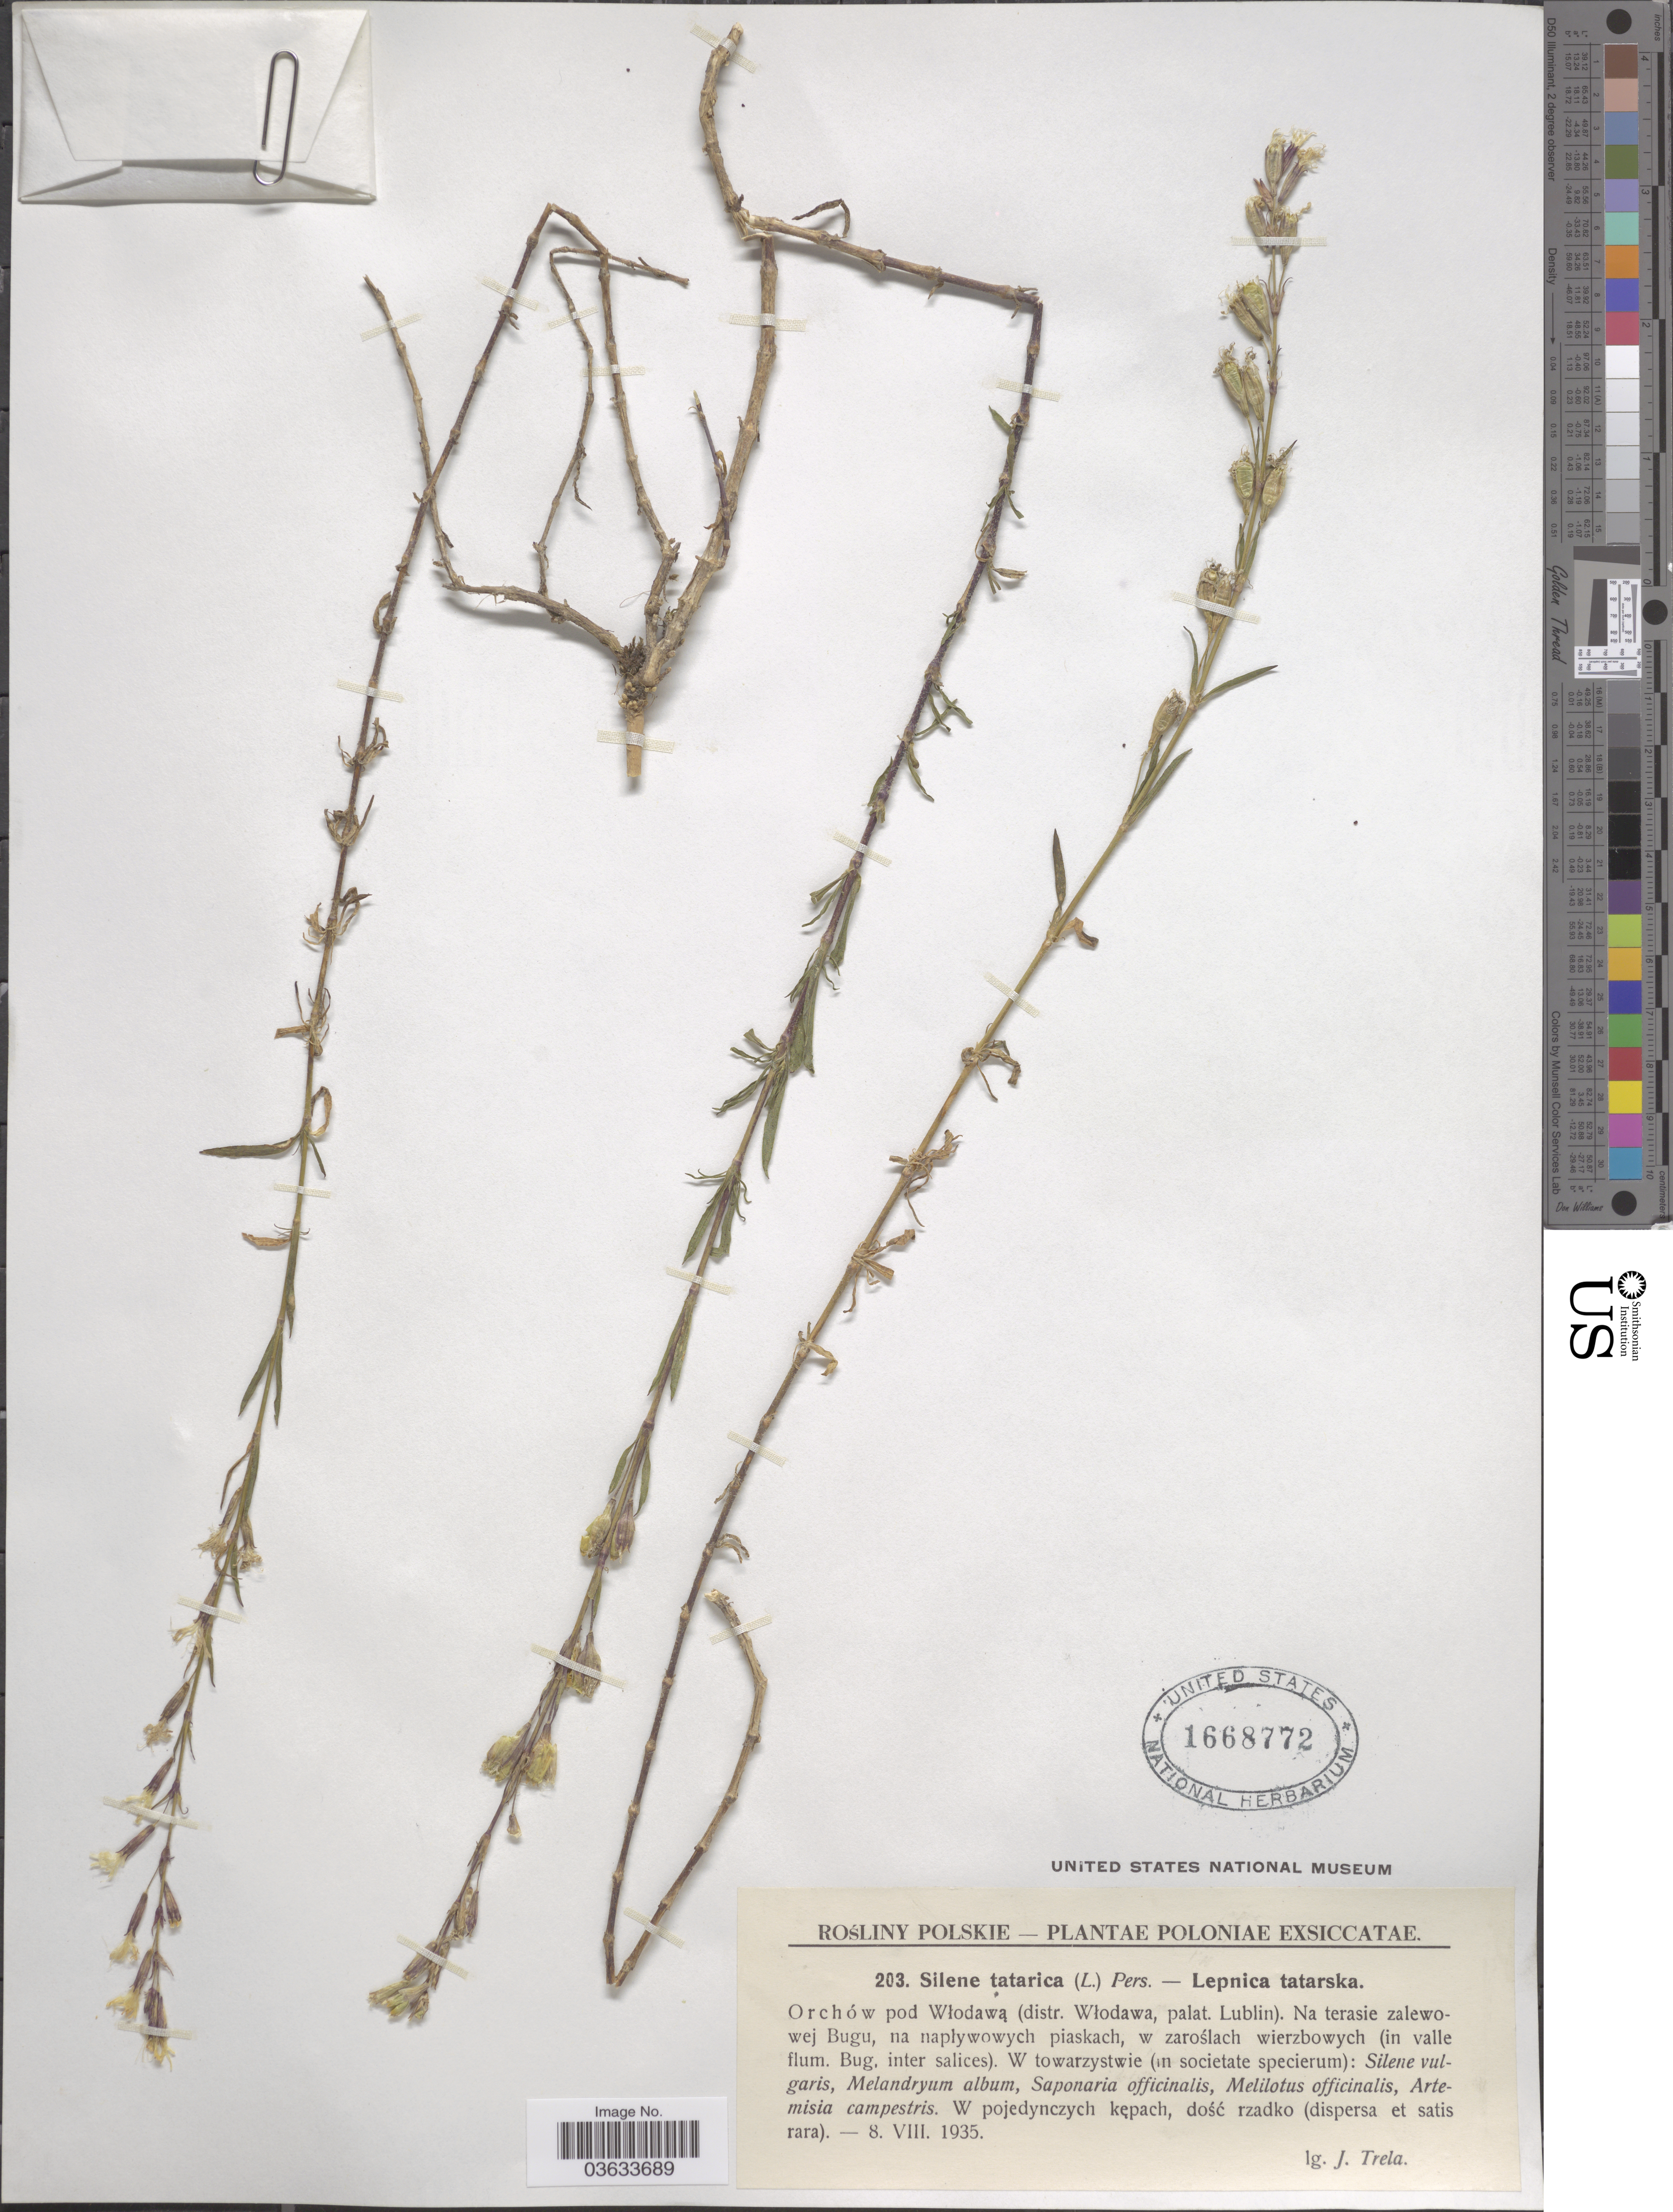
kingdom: Plantae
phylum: Tracheophyta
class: Magnoliopsida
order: Caryophyllales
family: Caryophyllaceae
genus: Silene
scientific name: Silene tatarica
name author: (L.) Pers.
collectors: J. Trela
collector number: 203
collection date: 1935-08-08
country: Poland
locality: Poloniæ. W pojedynczych kepach, dosc rzadko (dispersa et satis rara).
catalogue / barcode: US 1668772